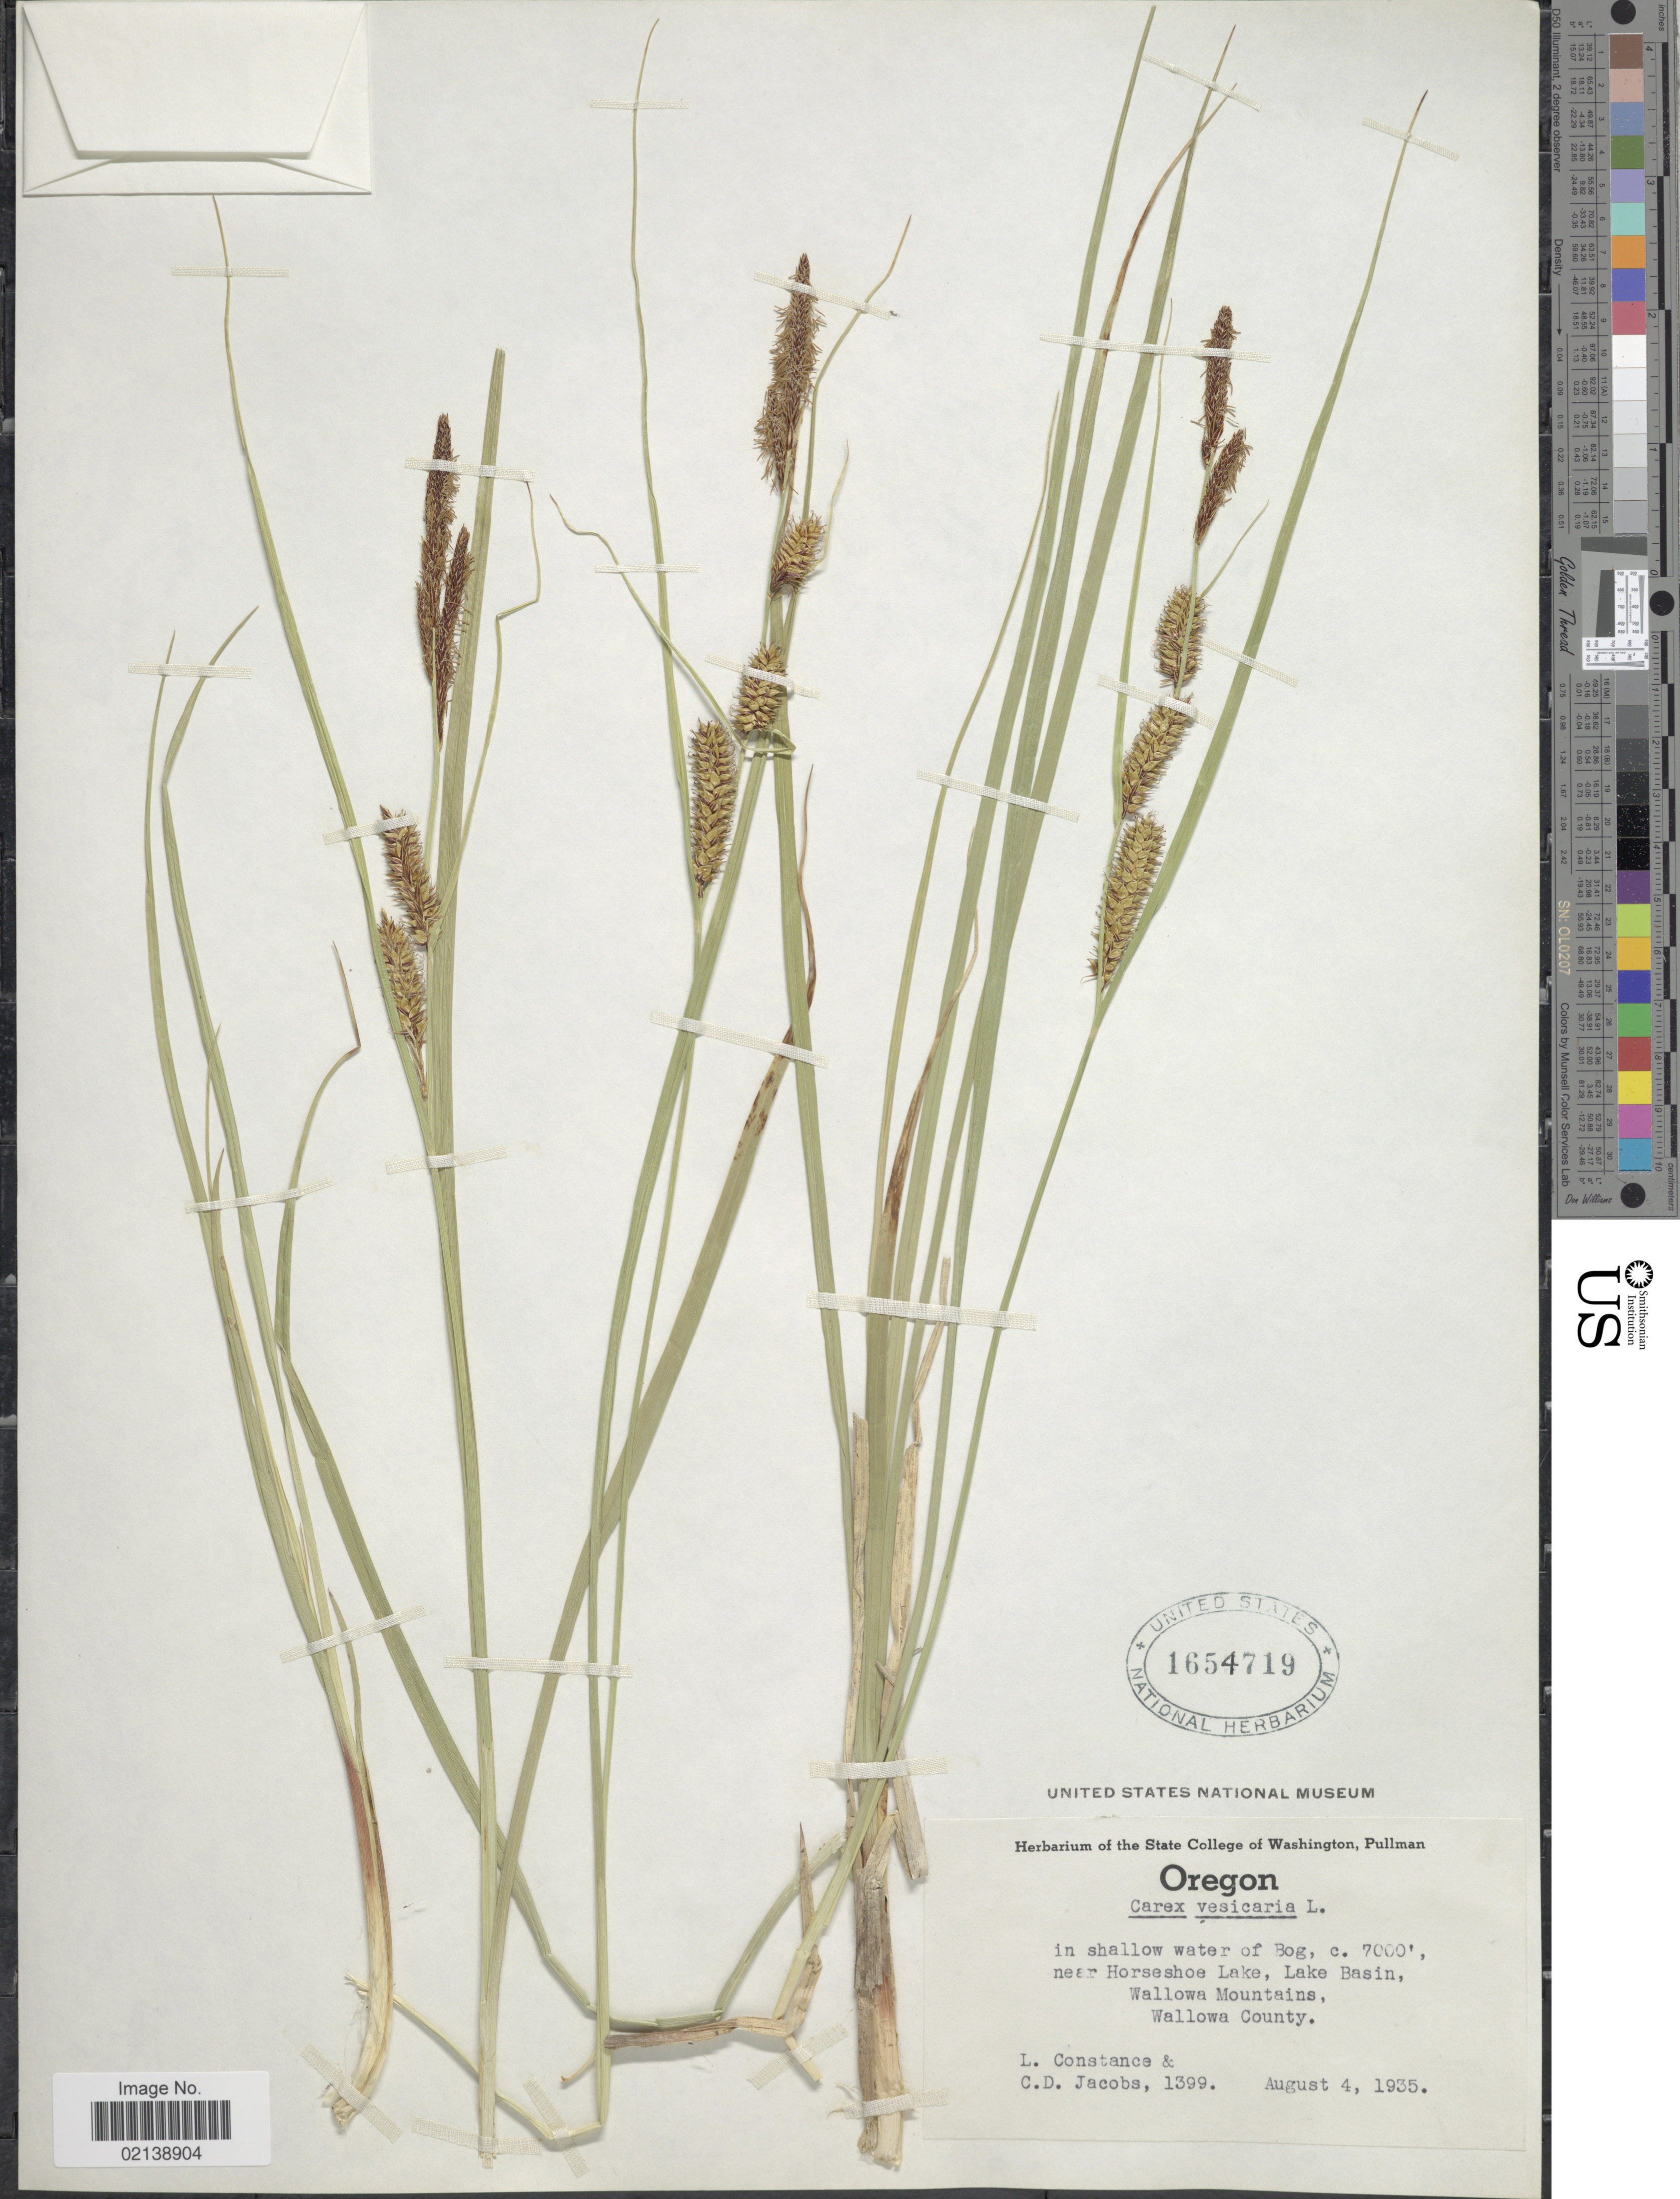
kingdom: Plantae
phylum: Tracheophyta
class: Liliopsida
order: Poales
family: Cyperaceae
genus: Carex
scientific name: Carex vesicaria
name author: L.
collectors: L. Constance & C. D. Jacobs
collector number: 1399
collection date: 1935-01-04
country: United States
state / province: Oregon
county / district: Wallowa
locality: In shallow water of Bog, near Horseshoe Lake, Lake Basin, Wallowa Mountains, Wallowa County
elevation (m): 2134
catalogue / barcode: US 1654719